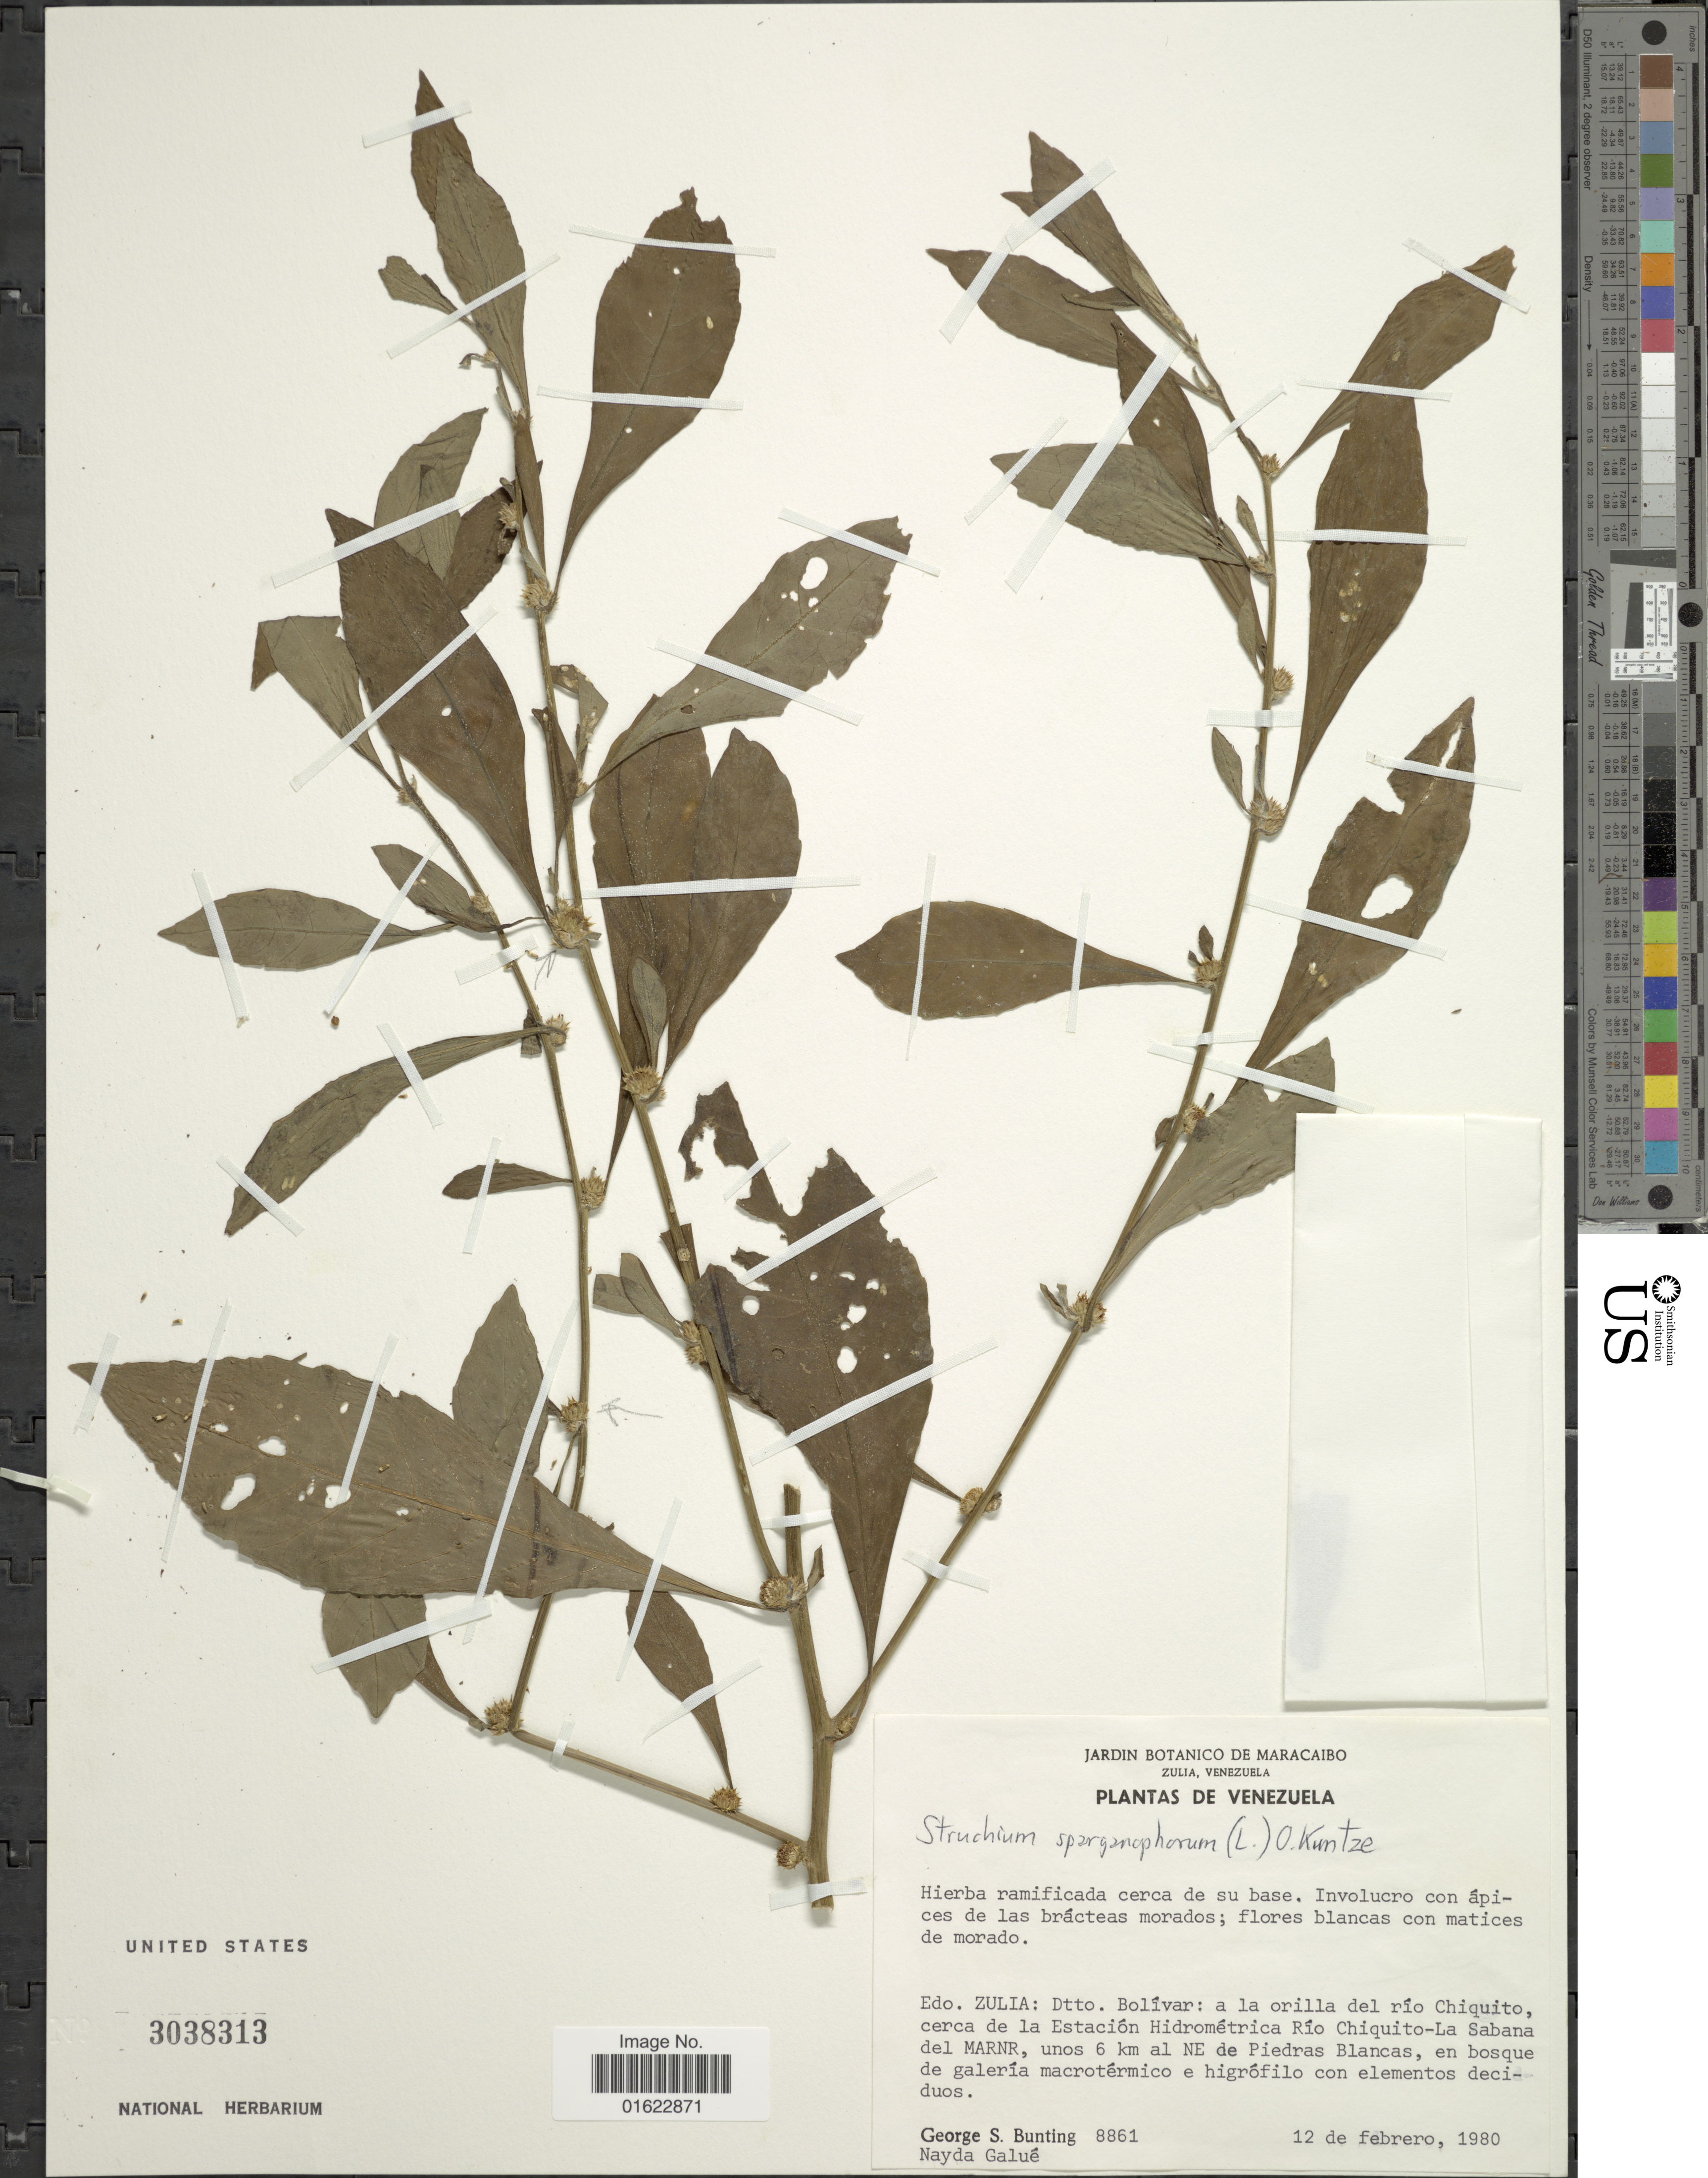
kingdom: Plantae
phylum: Tracheophyta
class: Magnoliopsida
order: Asterales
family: Asteraceae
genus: Struchium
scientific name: Struchium sparganophorum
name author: (L.) Kuntze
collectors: G. S. Bunting & N. Galué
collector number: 8861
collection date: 1980-02-12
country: Venezuela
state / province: Zulia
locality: Venezuela. Edo. Zulia: Dtto. Bolivar: a la orilla del rio Chiquito. cerca de la Estacion Hidrometrica Rio Chiquito-La Sabana del Marnr, unos 6 km al NE de Piedras Blancas.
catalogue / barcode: US 3038313